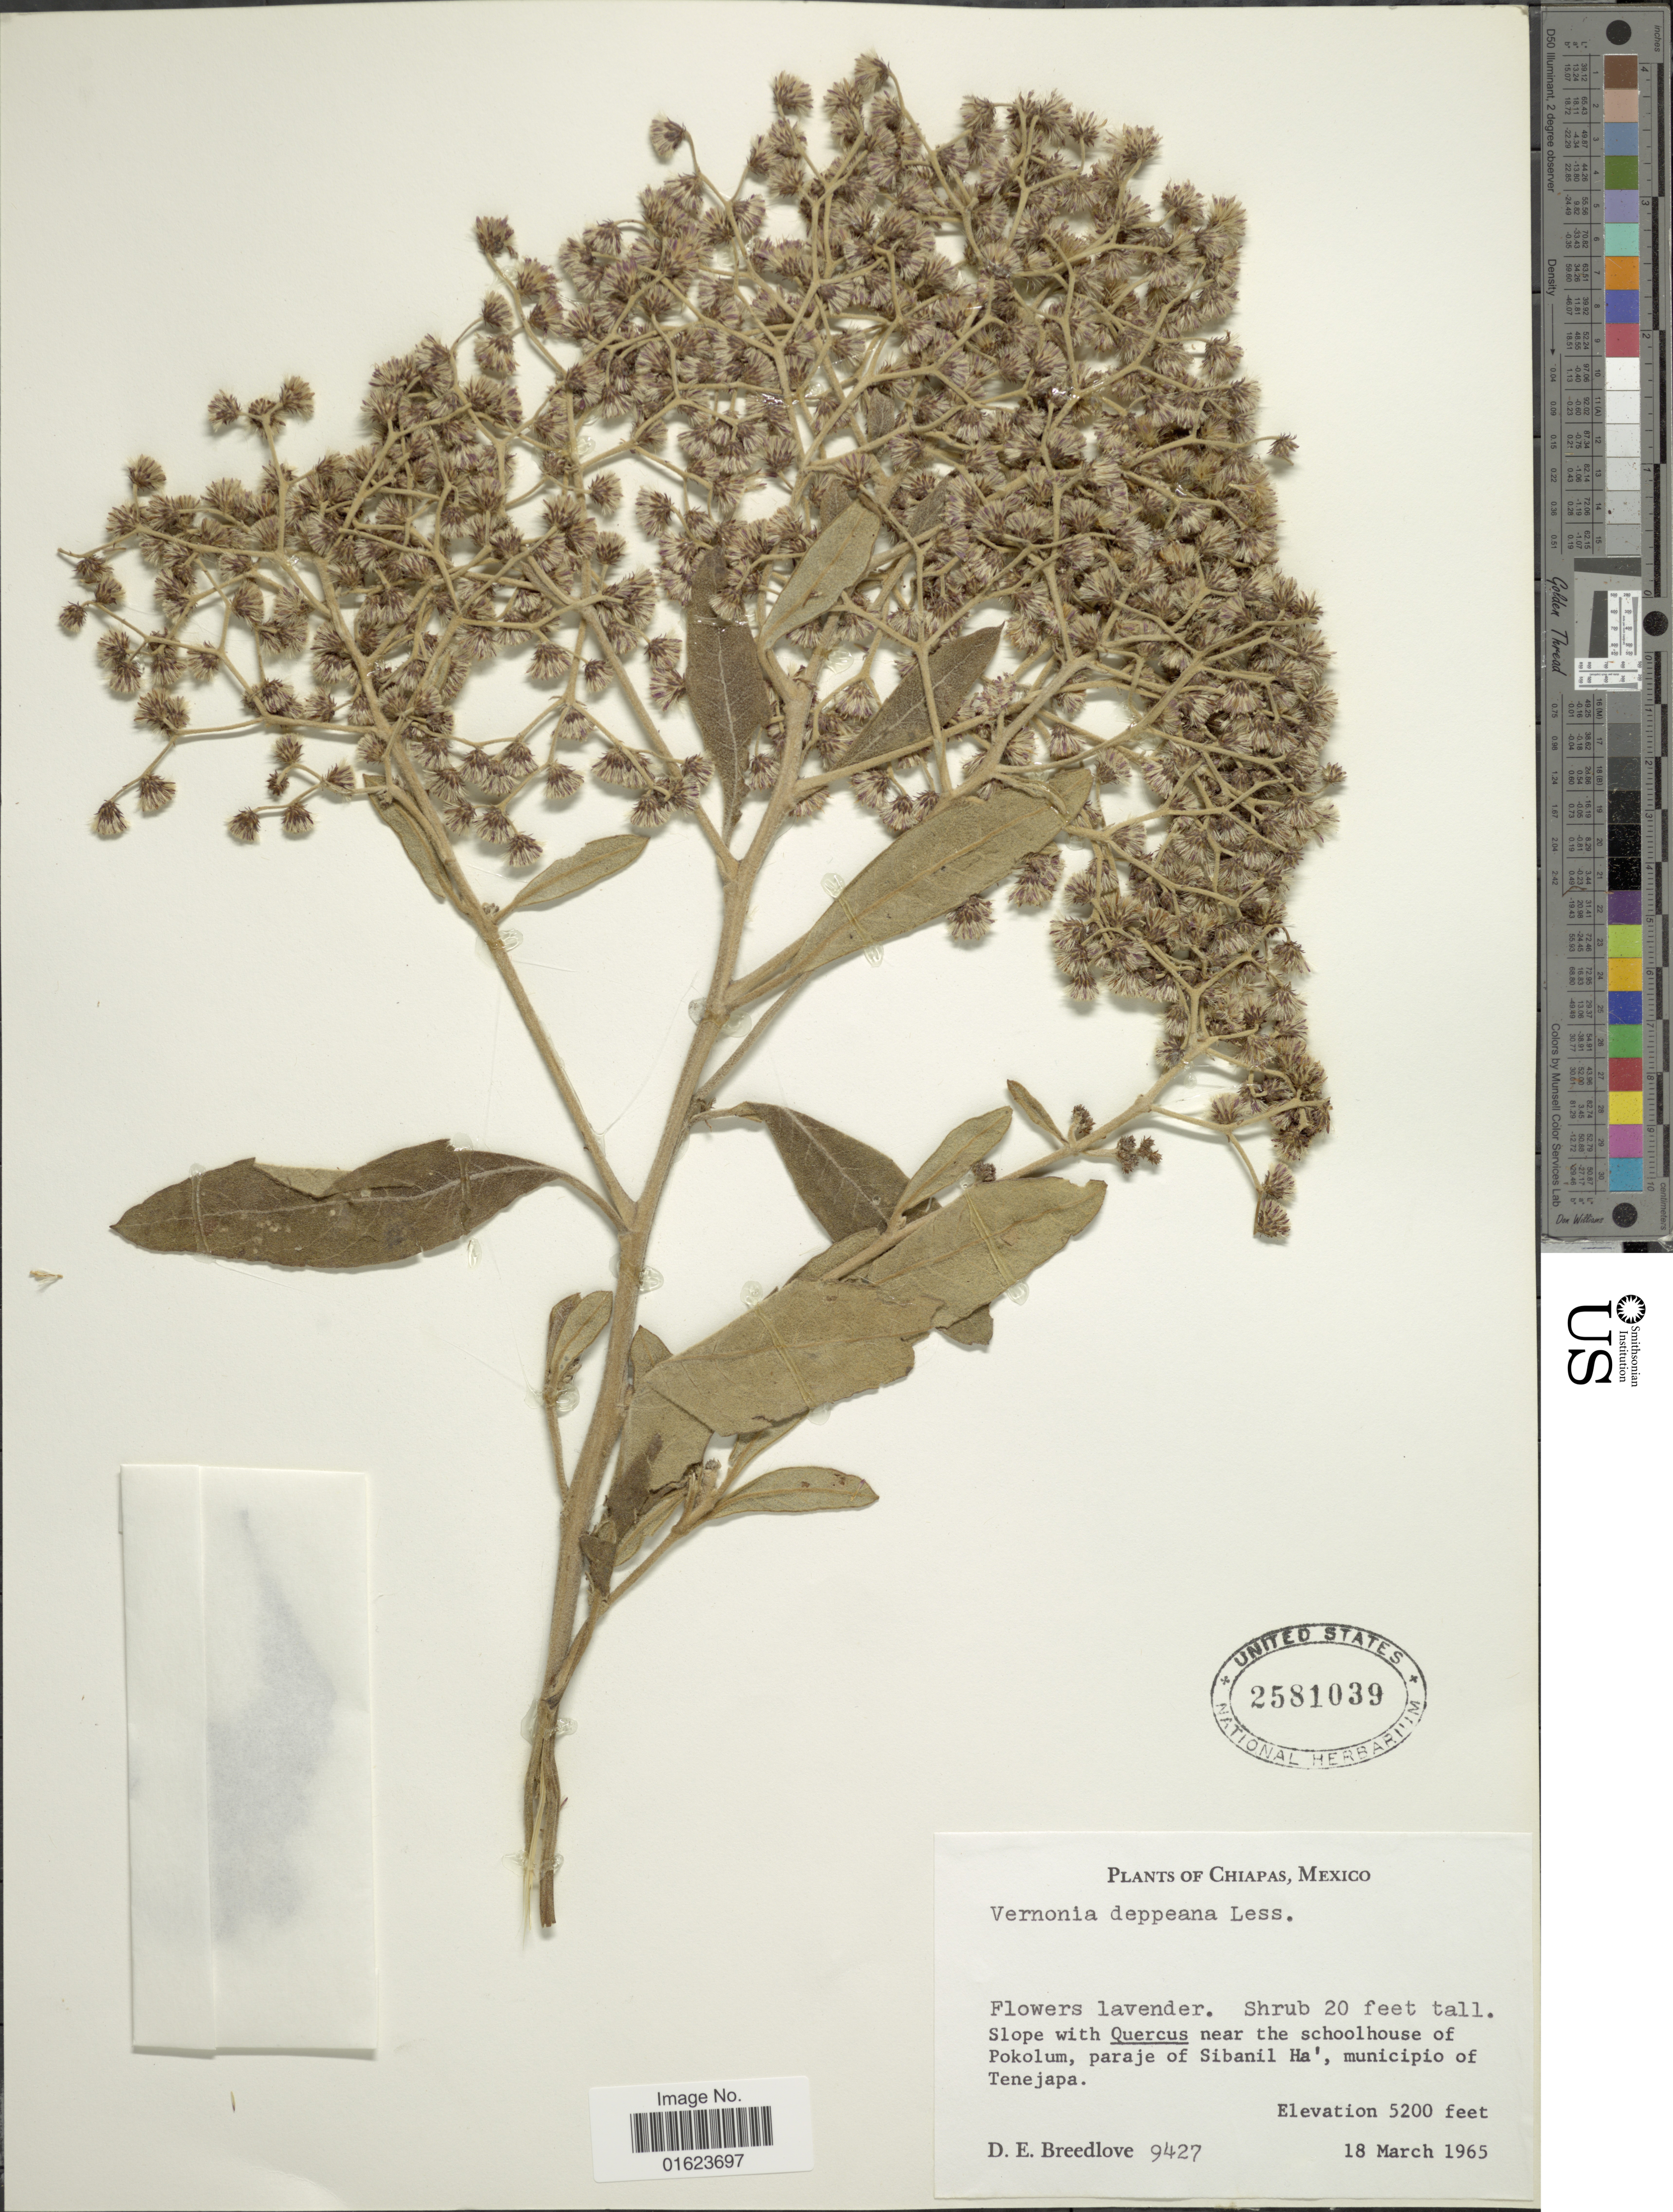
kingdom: Plantae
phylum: Tracheophyta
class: Magnoliopsida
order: Asterales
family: Asteraceae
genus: Vernonanthura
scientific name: Vernonanthura deppeana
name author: (Less.) H. Rob.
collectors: D. E. Breedlove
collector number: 9427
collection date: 1965-03-18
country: Mexico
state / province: Chiapas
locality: Chiapas, Mexico. near the schoolhouse of Pokolum, paraje of Sibanil Ha', municipio of Tenejapa.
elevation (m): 1585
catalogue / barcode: US 2581039